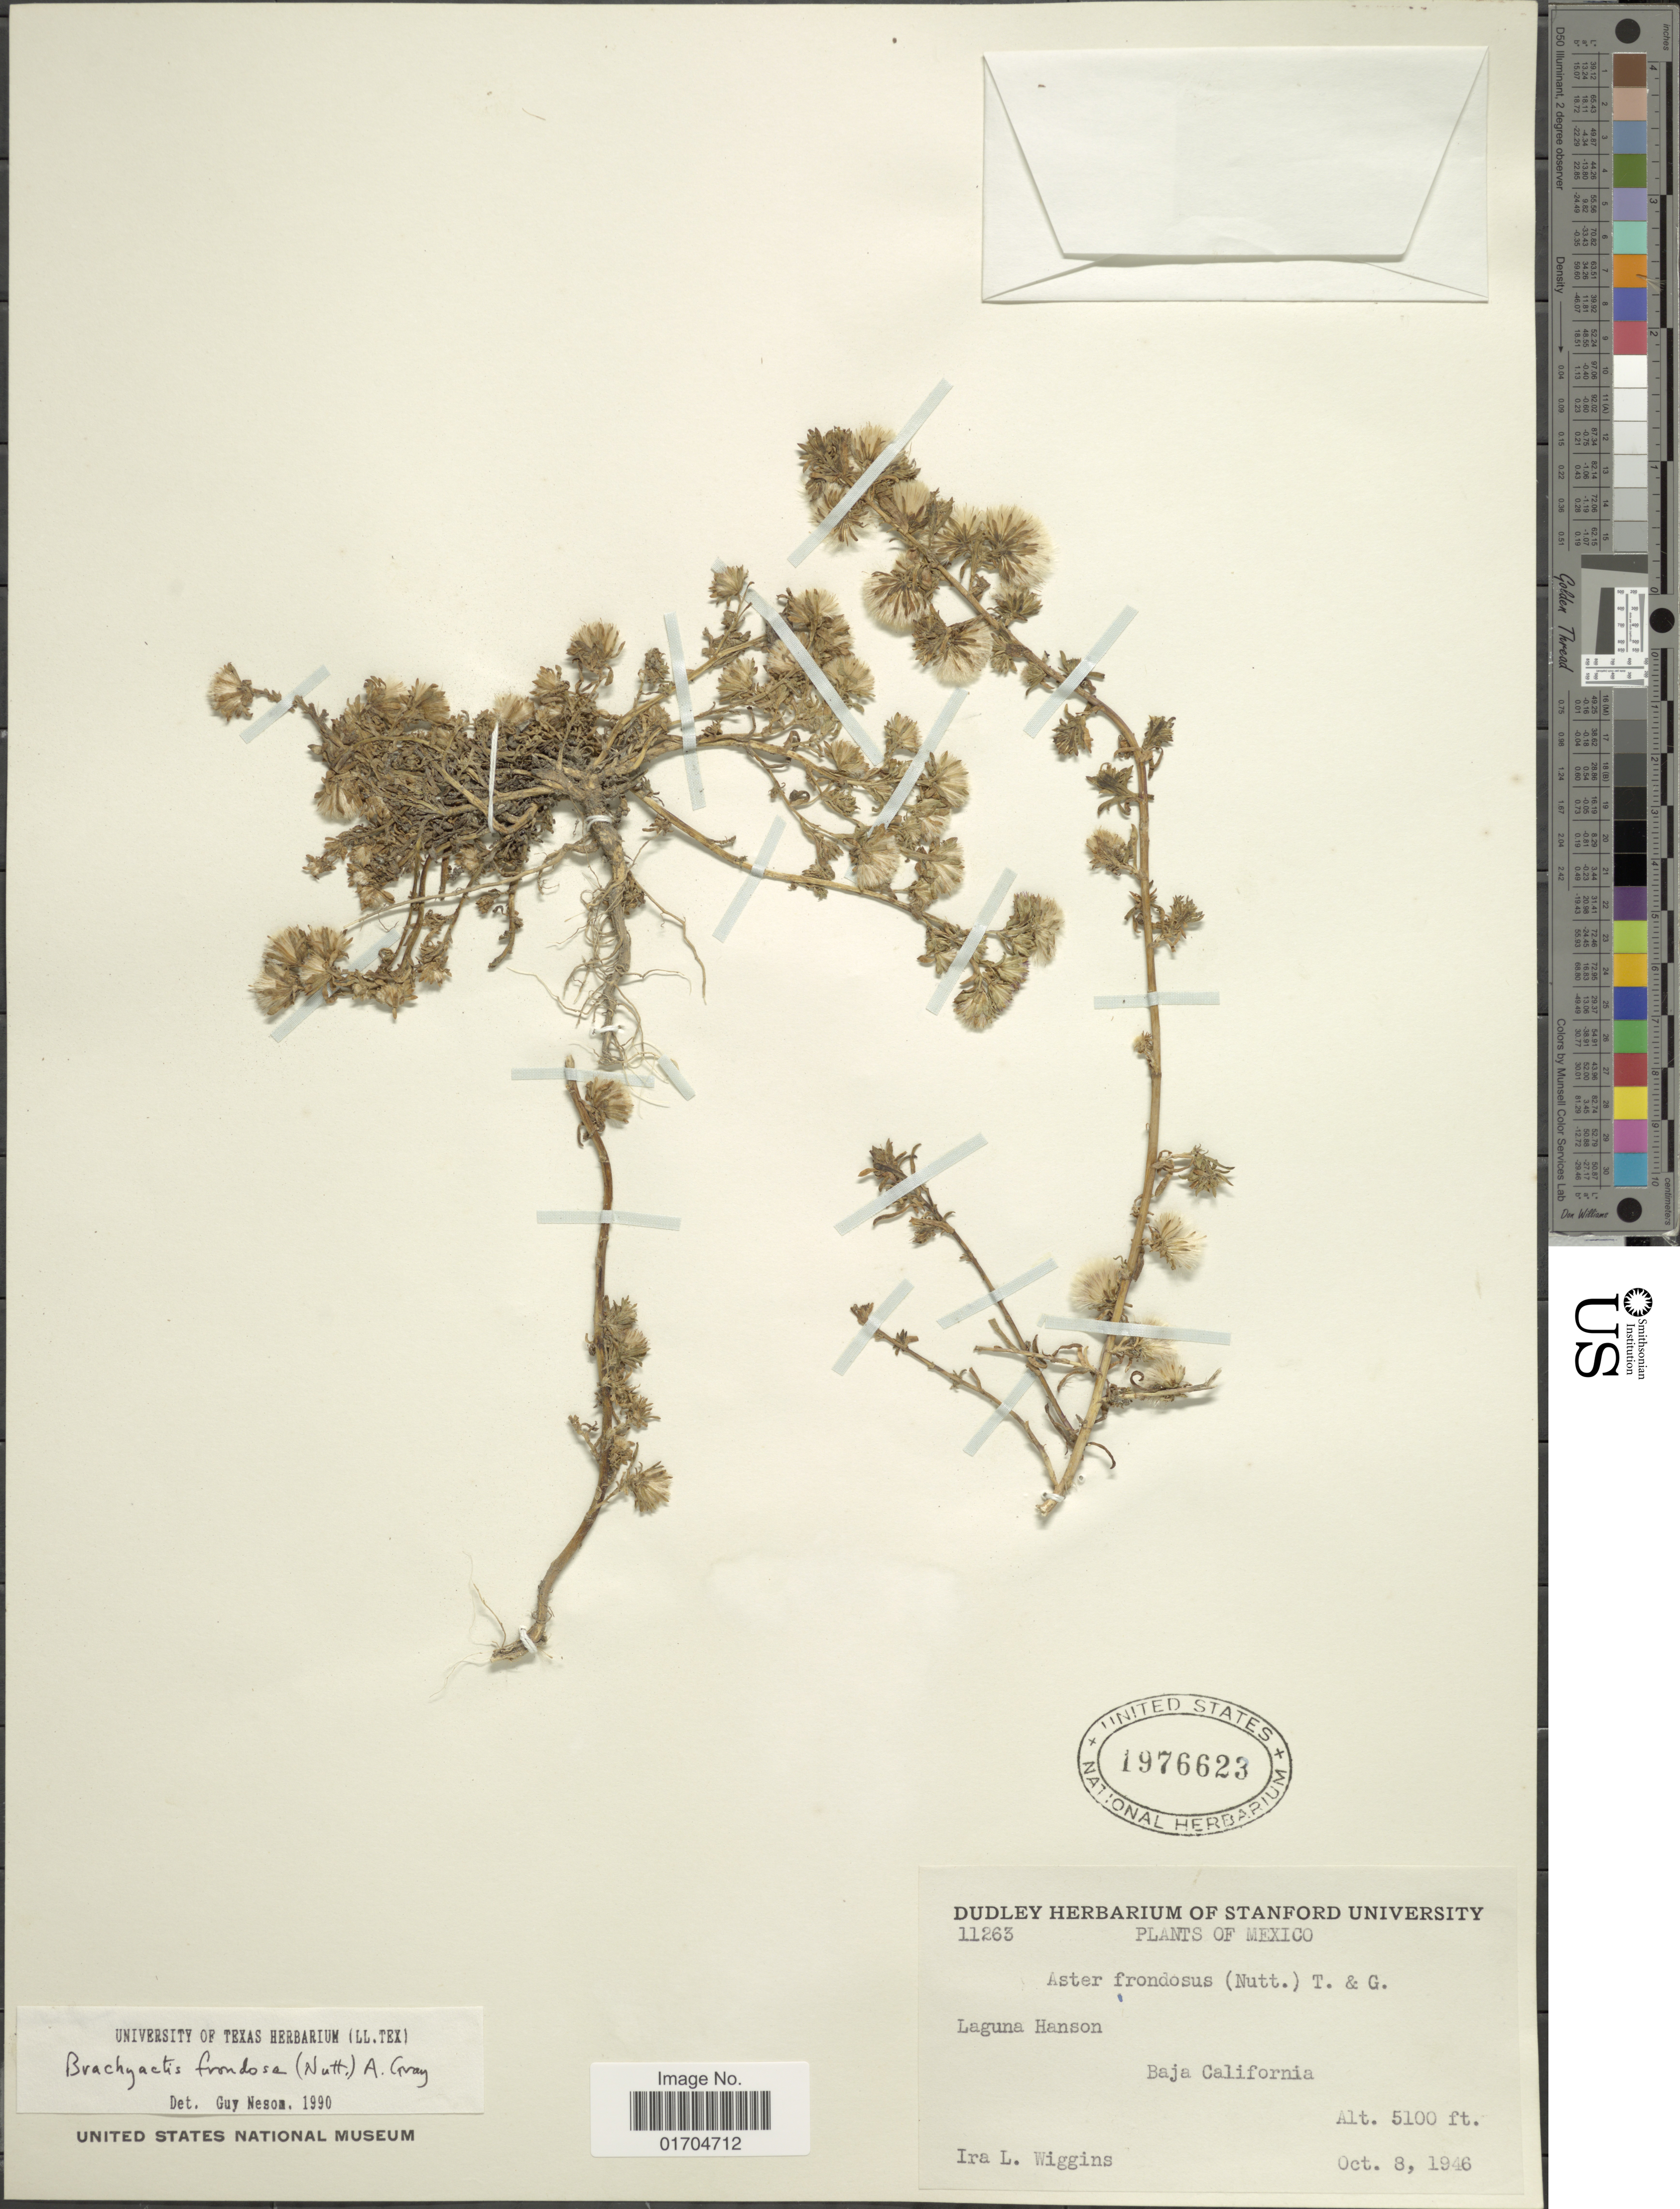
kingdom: Plantae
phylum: Tracheophyta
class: Magnoliopsida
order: Asterales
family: Asteraceae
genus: Symphyotrichum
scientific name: Symphyotrichum frondosum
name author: (Nutt.) G.L. Nesom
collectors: I. L. Wiggins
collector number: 11263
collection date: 1946-10-08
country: Mexico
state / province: Baja California Sur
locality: Laguna Hanson.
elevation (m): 1554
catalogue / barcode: US 1976623